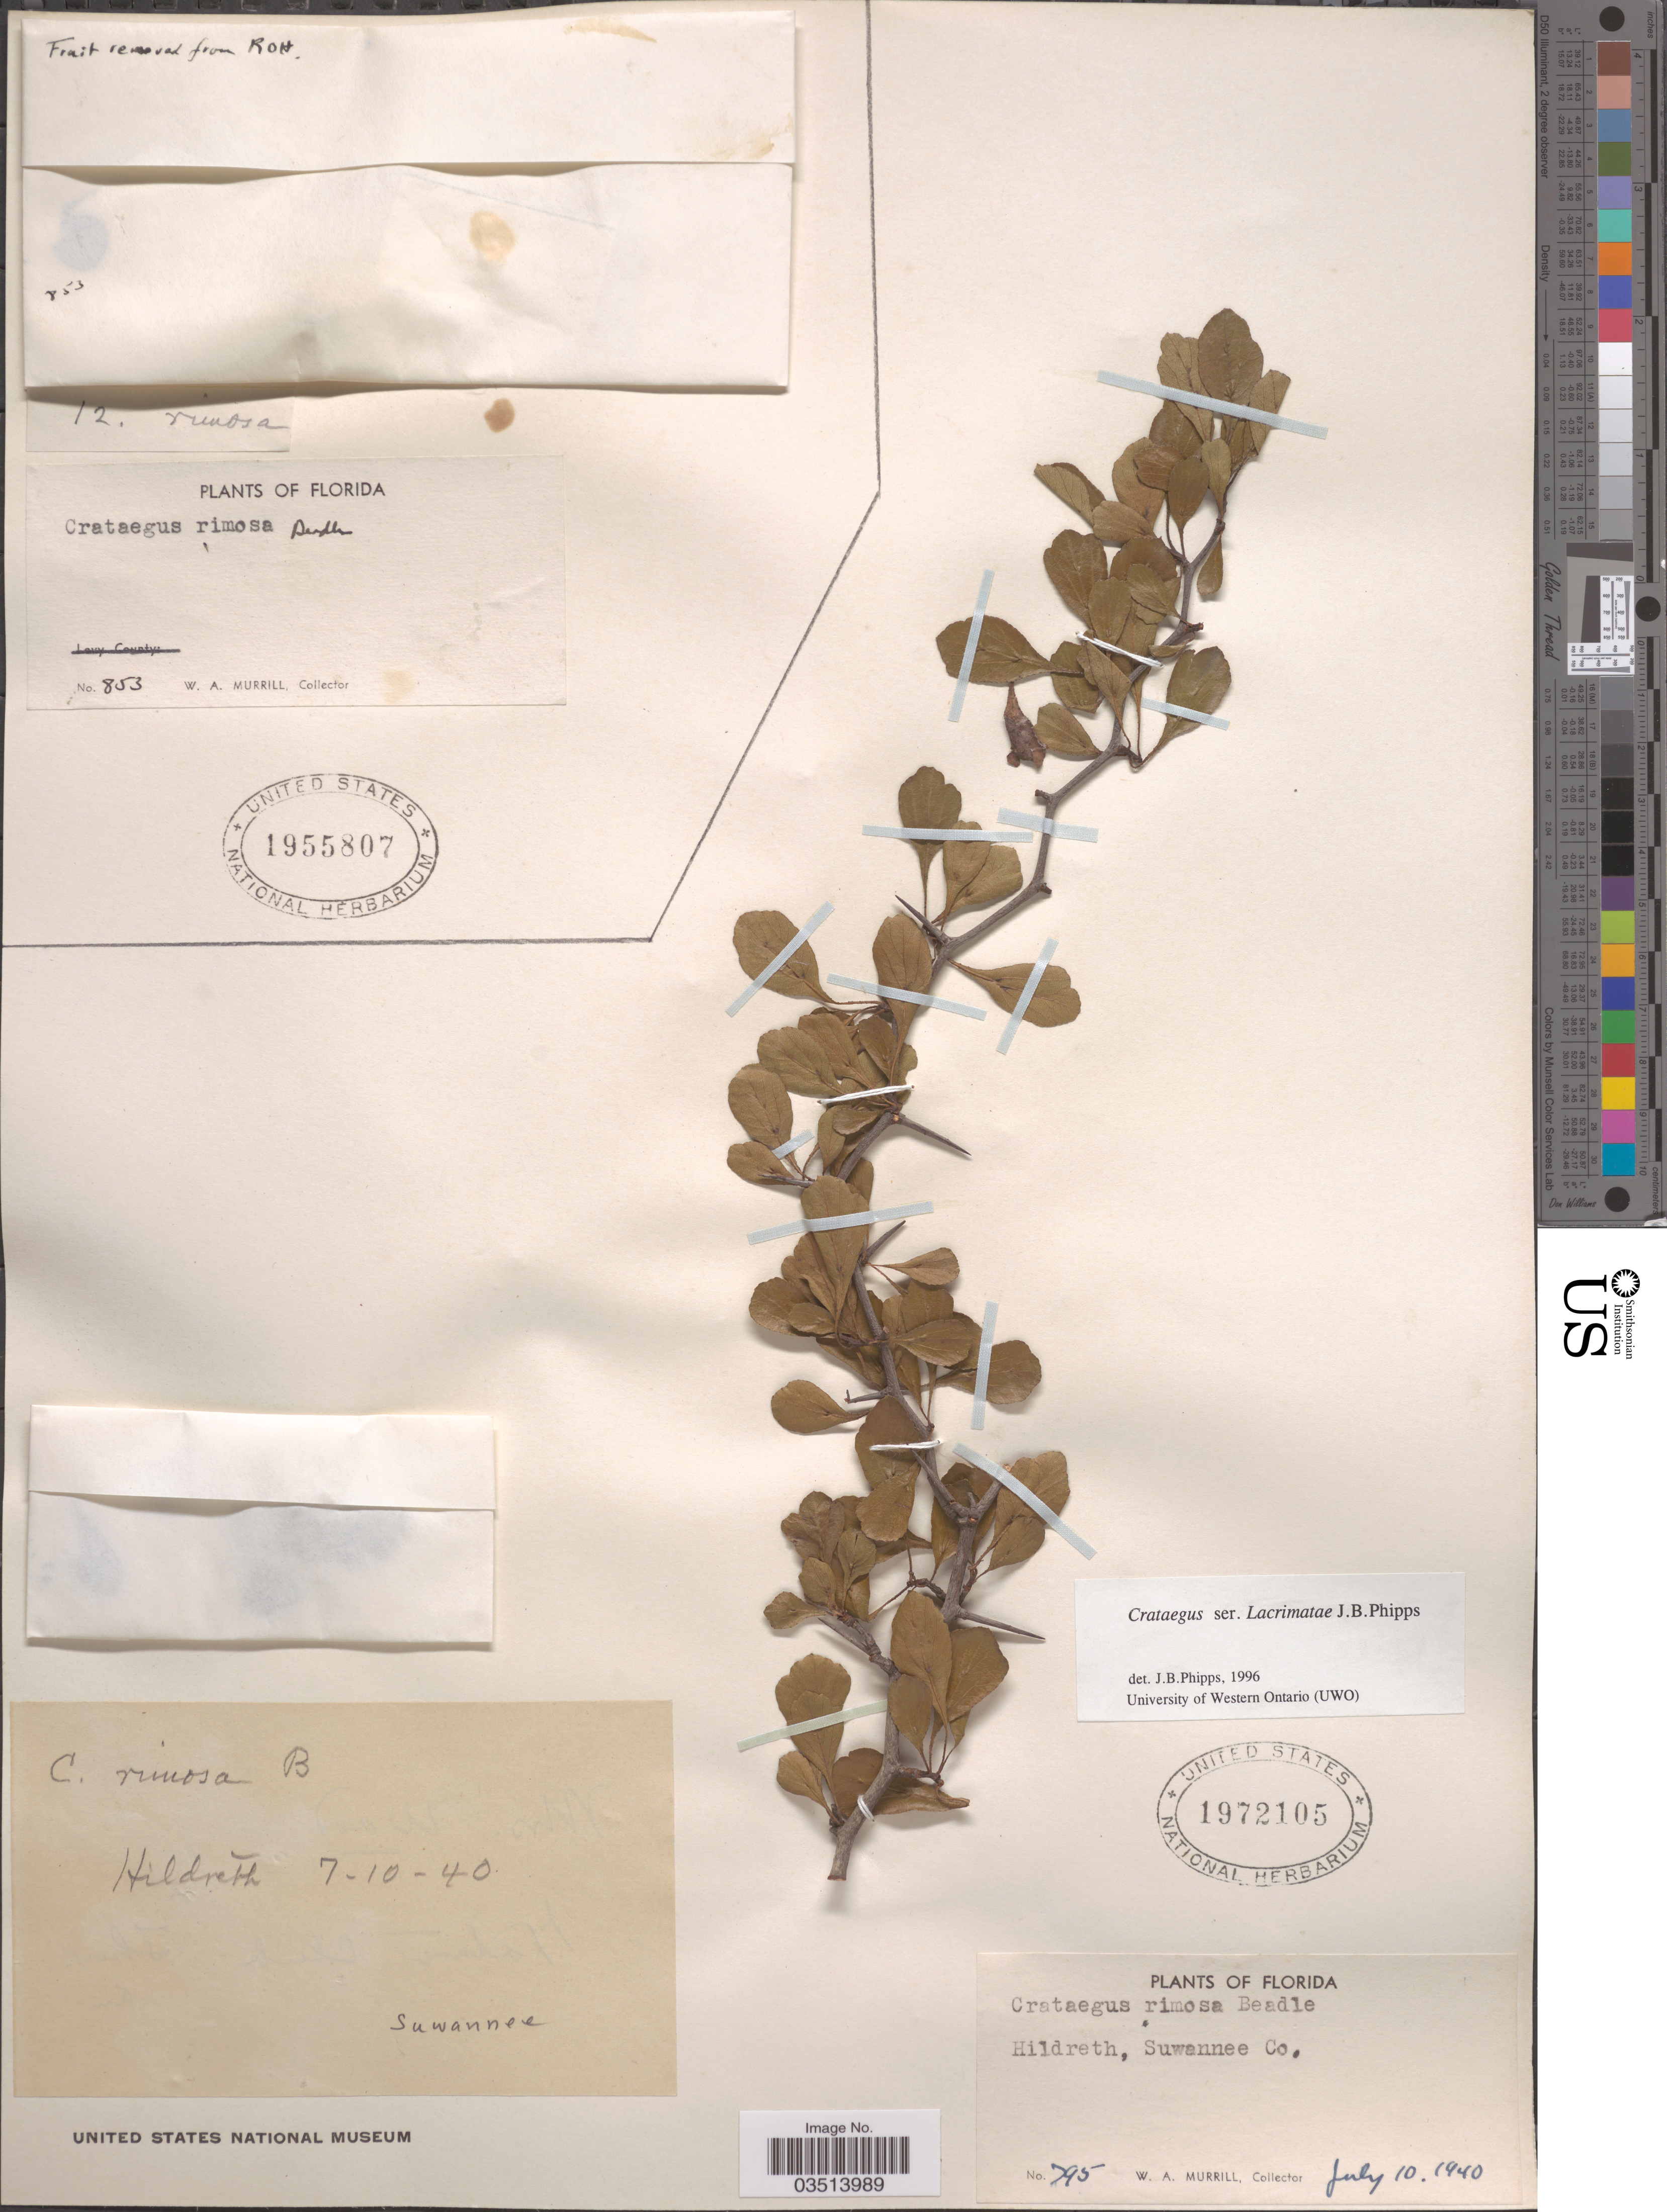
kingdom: Plantae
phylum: Tracheophyta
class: Magnoliopsida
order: Rosales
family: Rosaceae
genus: Crataegus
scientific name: Crataegus condigna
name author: Beadle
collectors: W. A. Murrill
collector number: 795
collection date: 1940-07-10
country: United States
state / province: Florida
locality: Hildreth, Suwannee Co.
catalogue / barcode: US 1972105-2